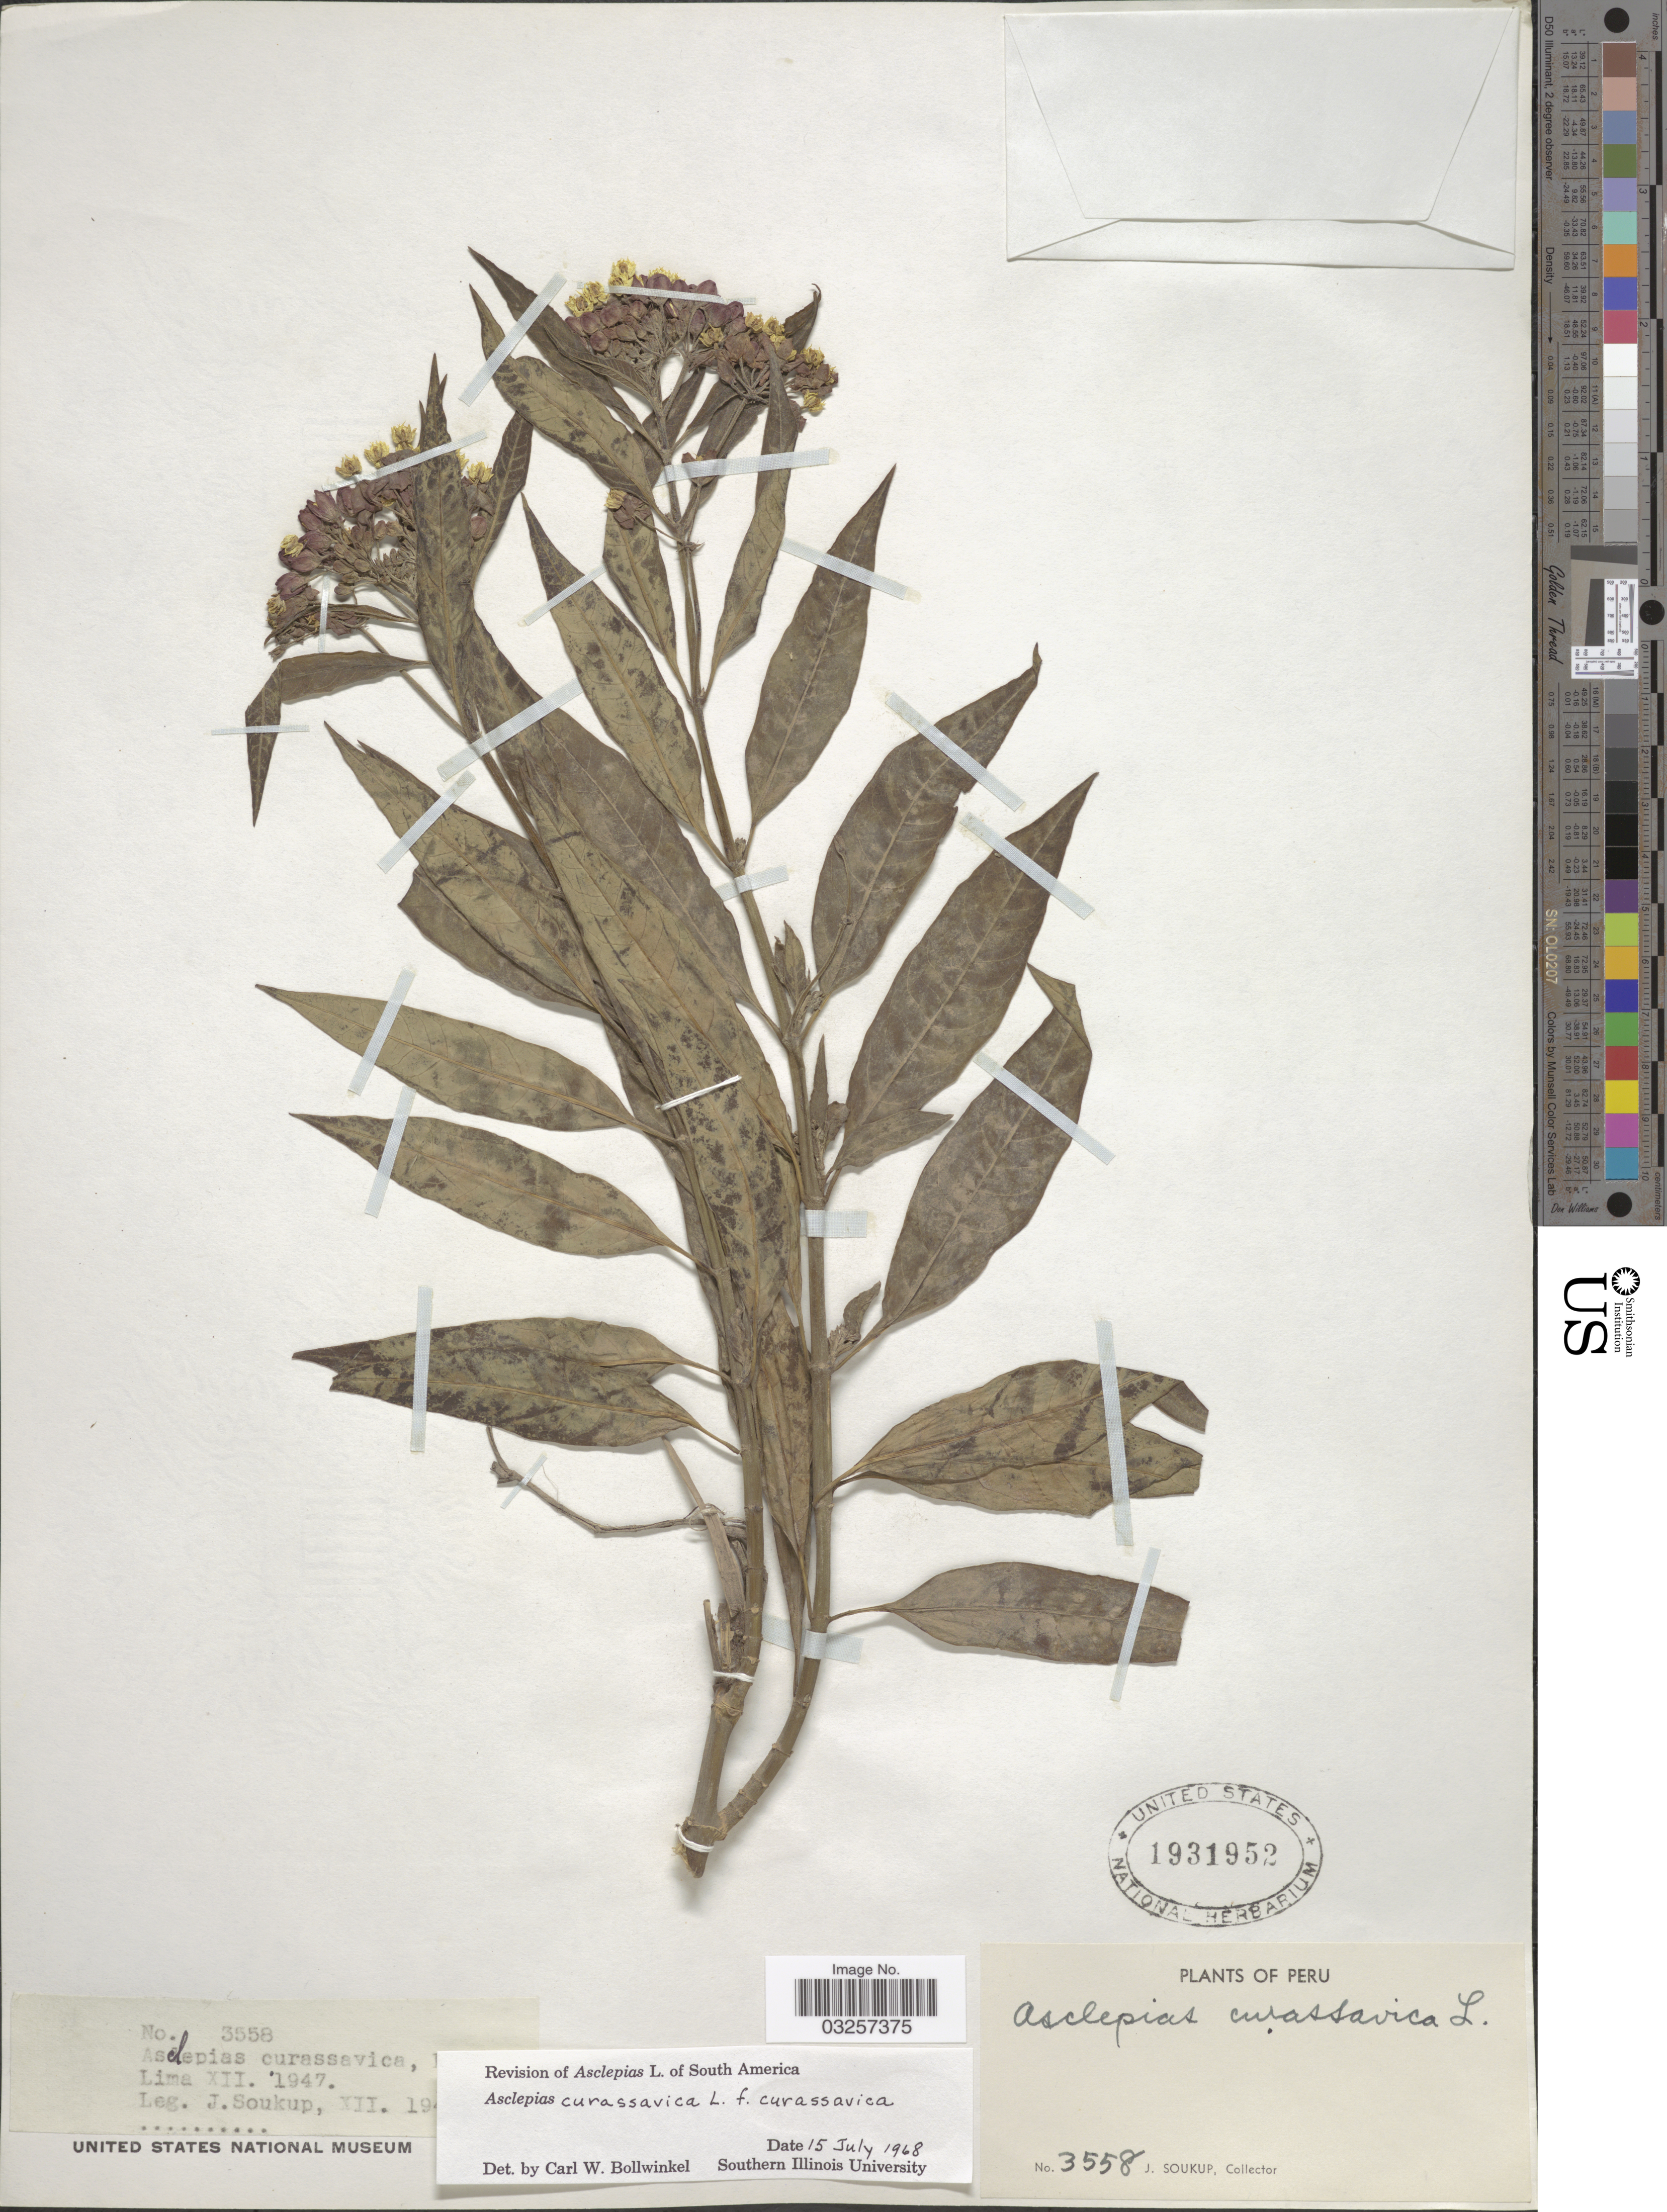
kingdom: Plantae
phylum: Tracheophyta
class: Magnoliopsida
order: Gentianales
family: Apocynaceae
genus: Asclepias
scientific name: Asclepias curassavica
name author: L.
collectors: J. Soukup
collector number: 3558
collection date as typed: XII. 19!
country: Peru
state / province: Lima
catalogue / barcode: US 1931952